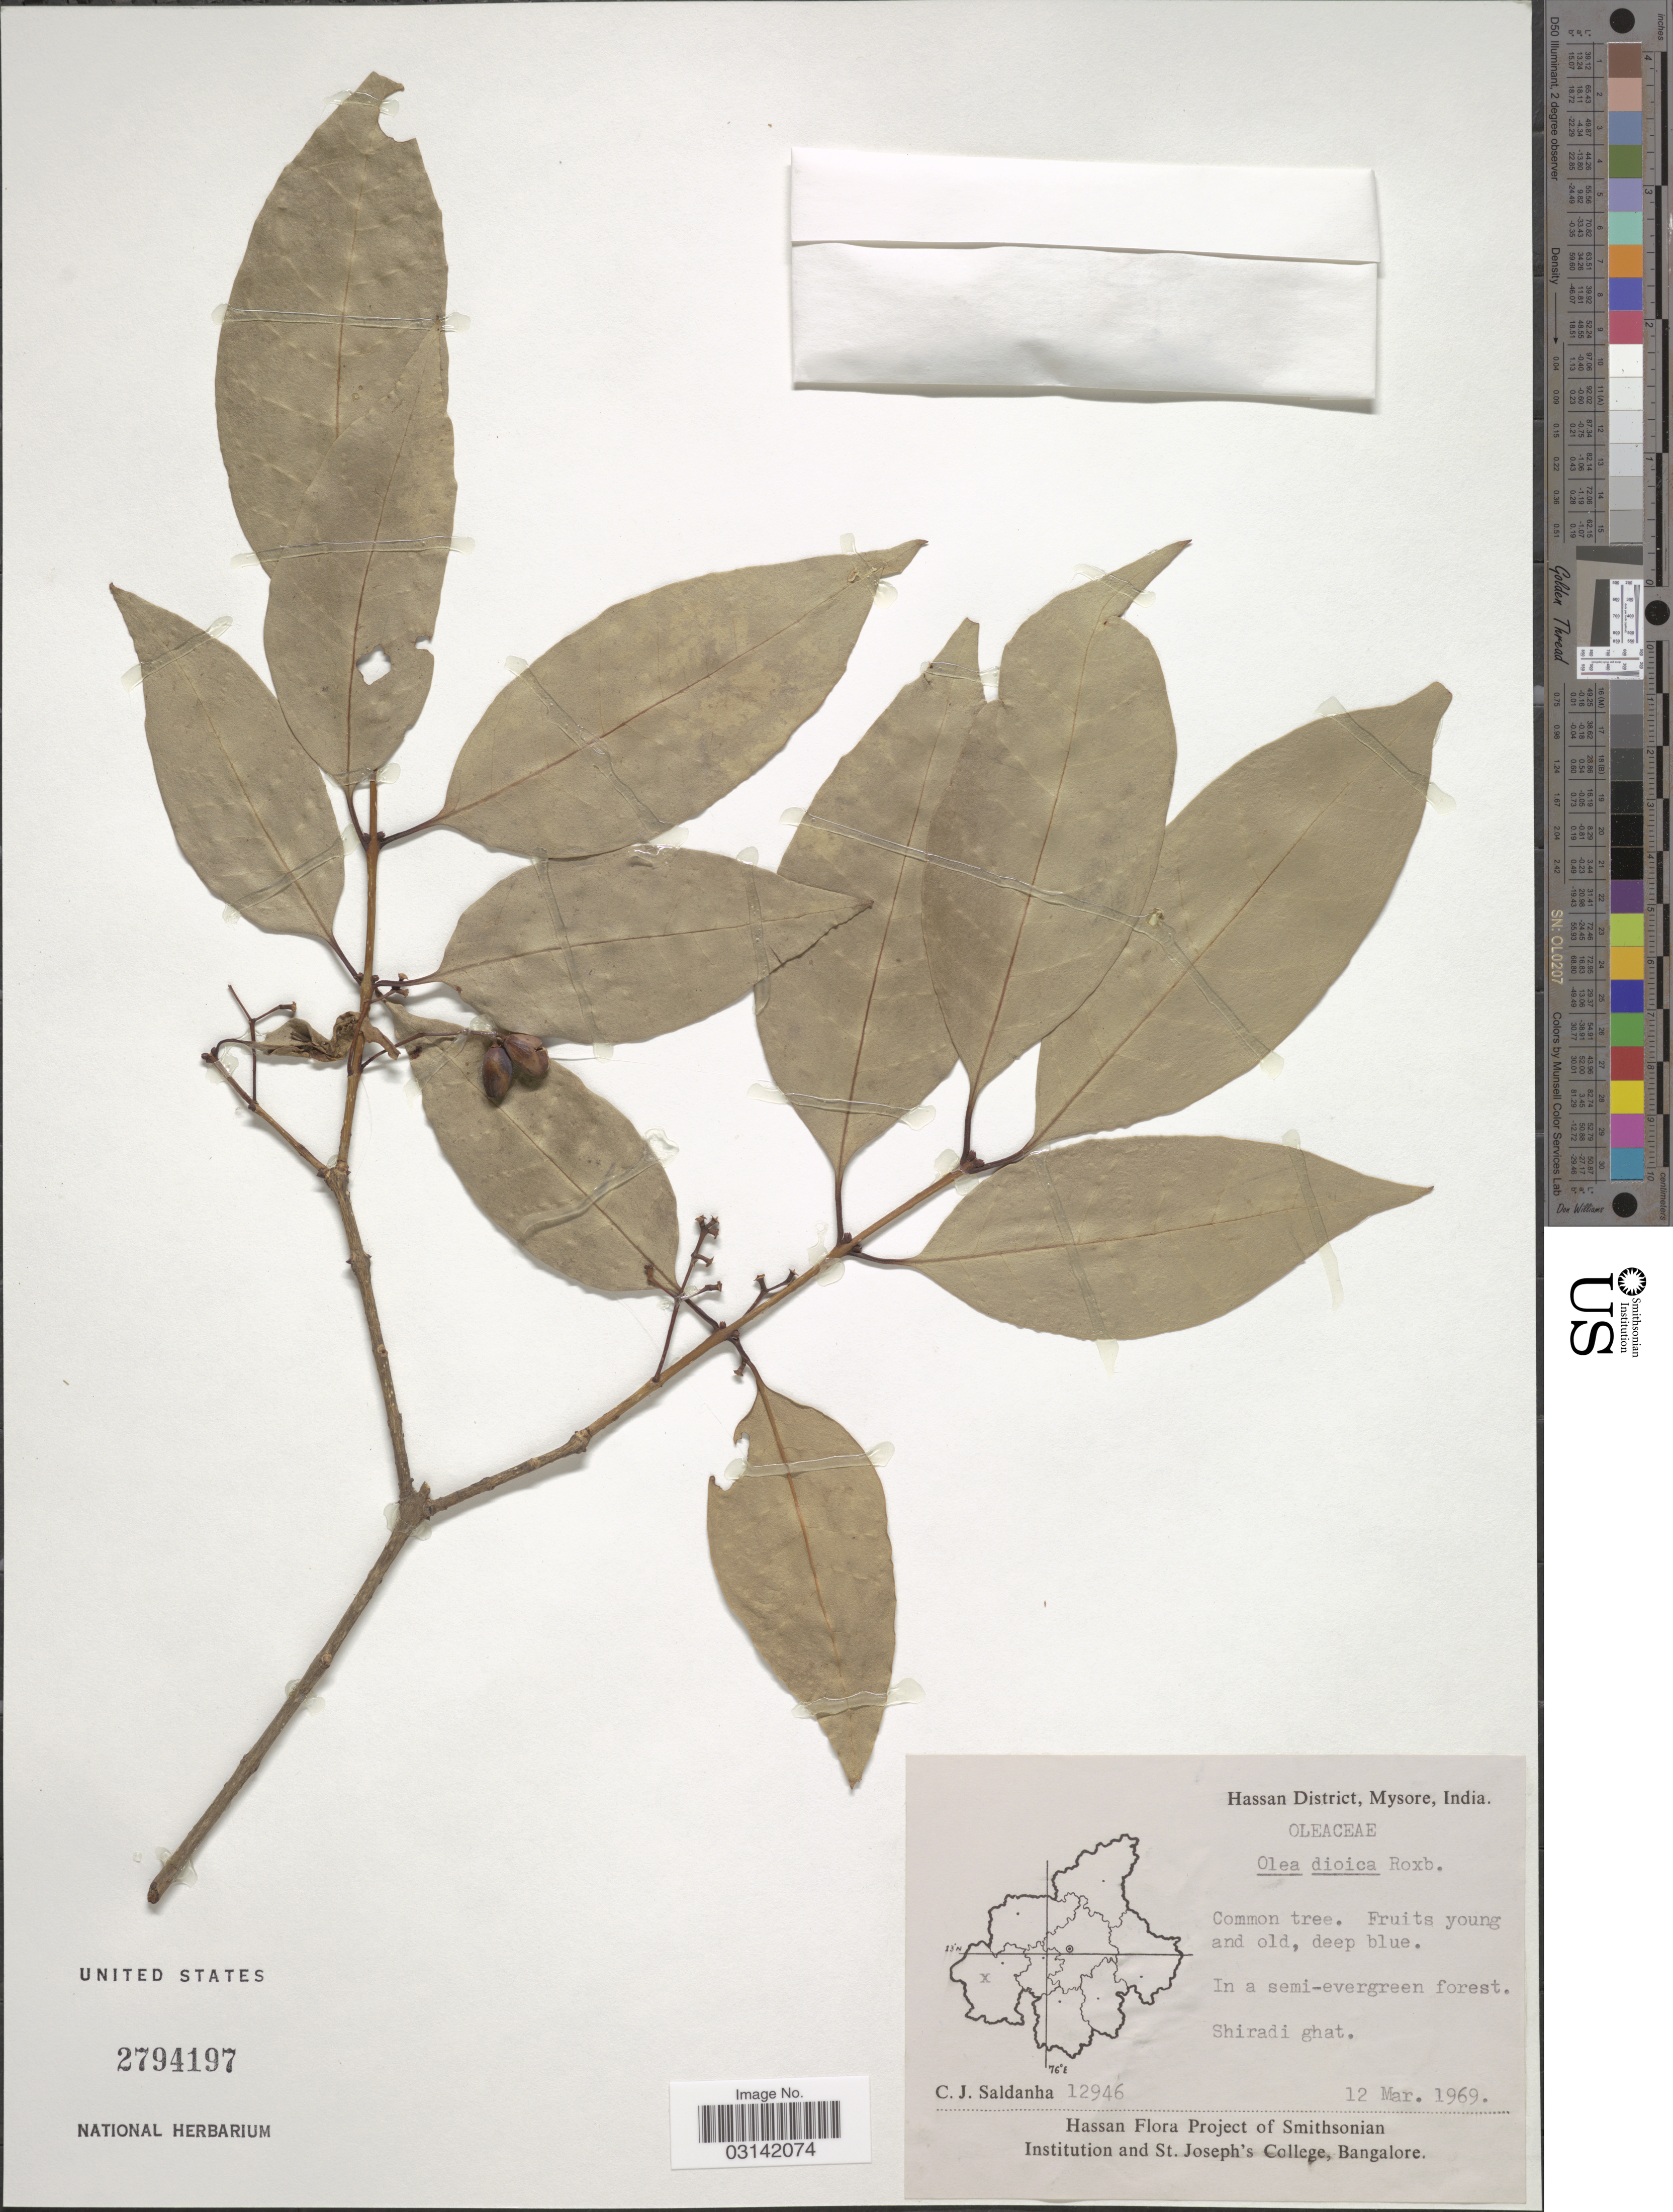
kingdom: Plantae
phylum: Tracheophyta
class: Magnoliopsida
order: Lamiales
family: Oleaceae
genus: Tetrapilus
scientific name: Tetrapilus dioicus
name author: (Roxb.) L.A.S. Johnson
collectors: C. J. Saldanha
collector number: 12946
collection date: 1969-03-12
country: India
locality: Hassan District, Mysore, Shiradi ghat.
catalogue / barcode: US 2794197